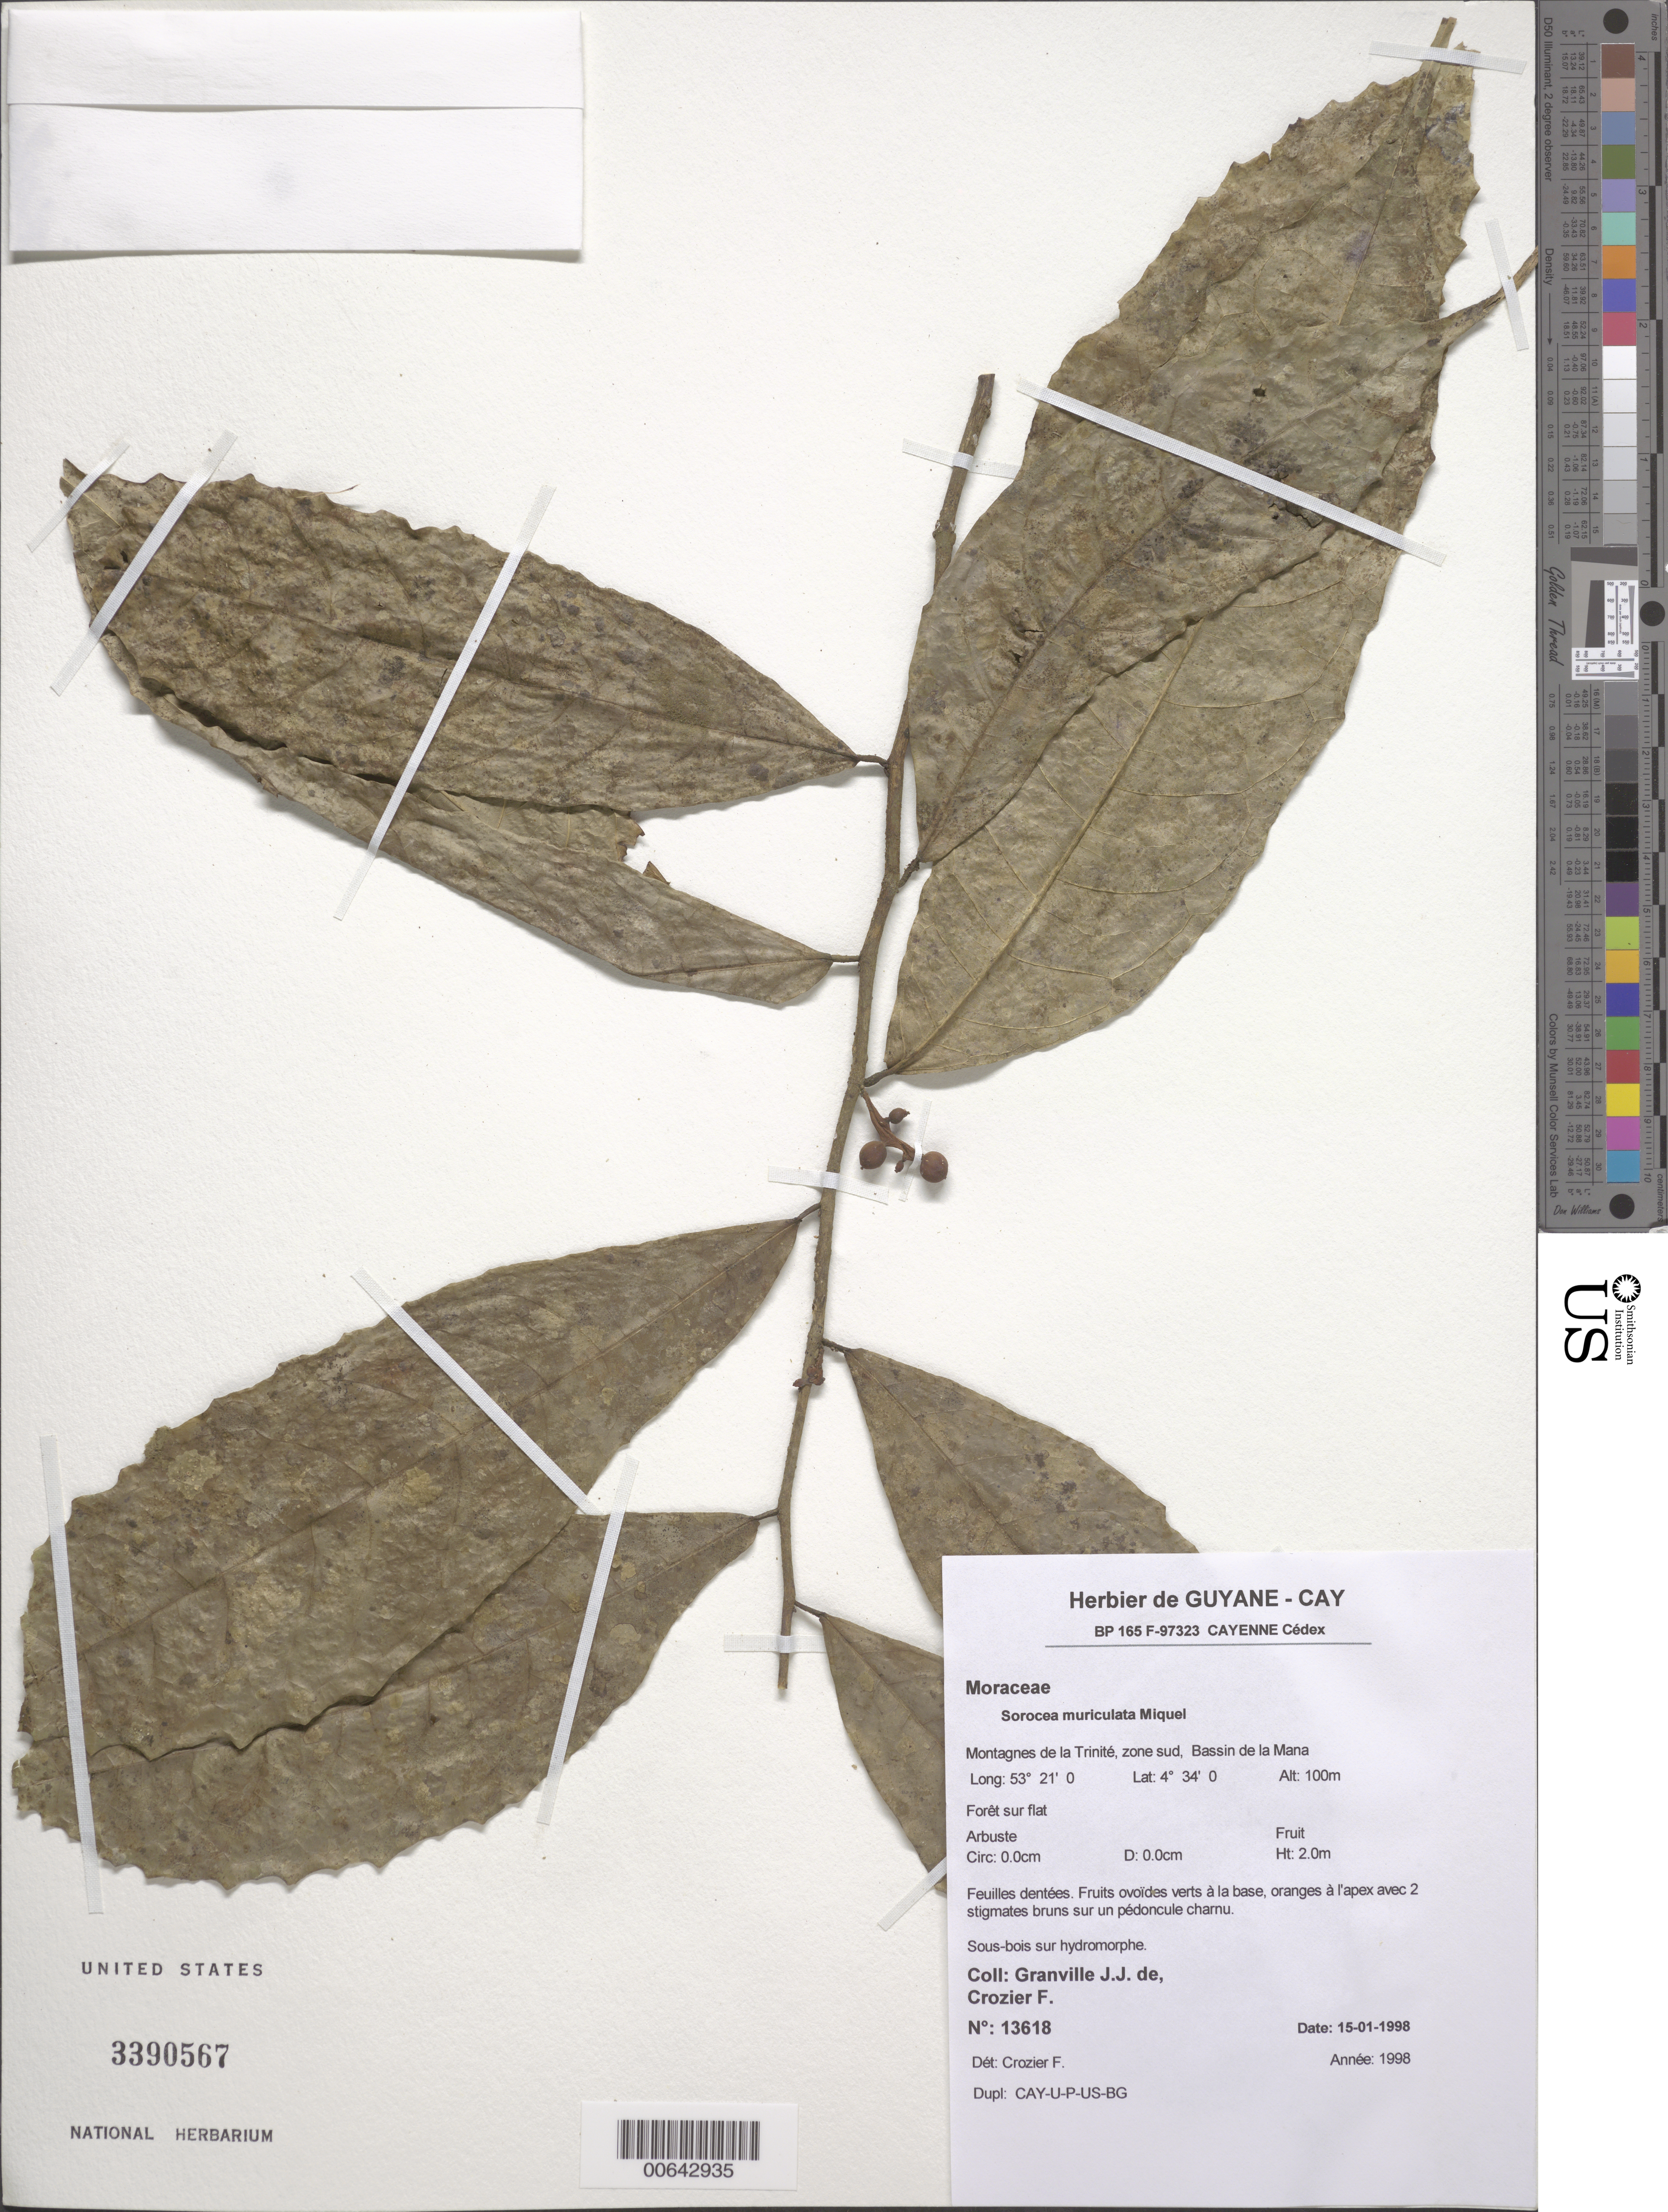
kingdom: Plantae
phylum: Tracheophyta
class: Magnoliopsida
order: Rosales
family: Moraceae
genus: Sorocea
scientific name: Sorocea muriculata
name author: Miq.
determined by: Crozier, F.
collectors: J.-J. de Granville & F. Crozier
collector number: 13618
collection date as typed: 15-Jan-98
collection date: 1998-01-15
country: French Guiana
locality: Montagnes de la Trinité, zone sud, Bassin de la Mana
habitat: Forêt sur flat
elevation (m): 100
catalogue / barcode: US 3390567